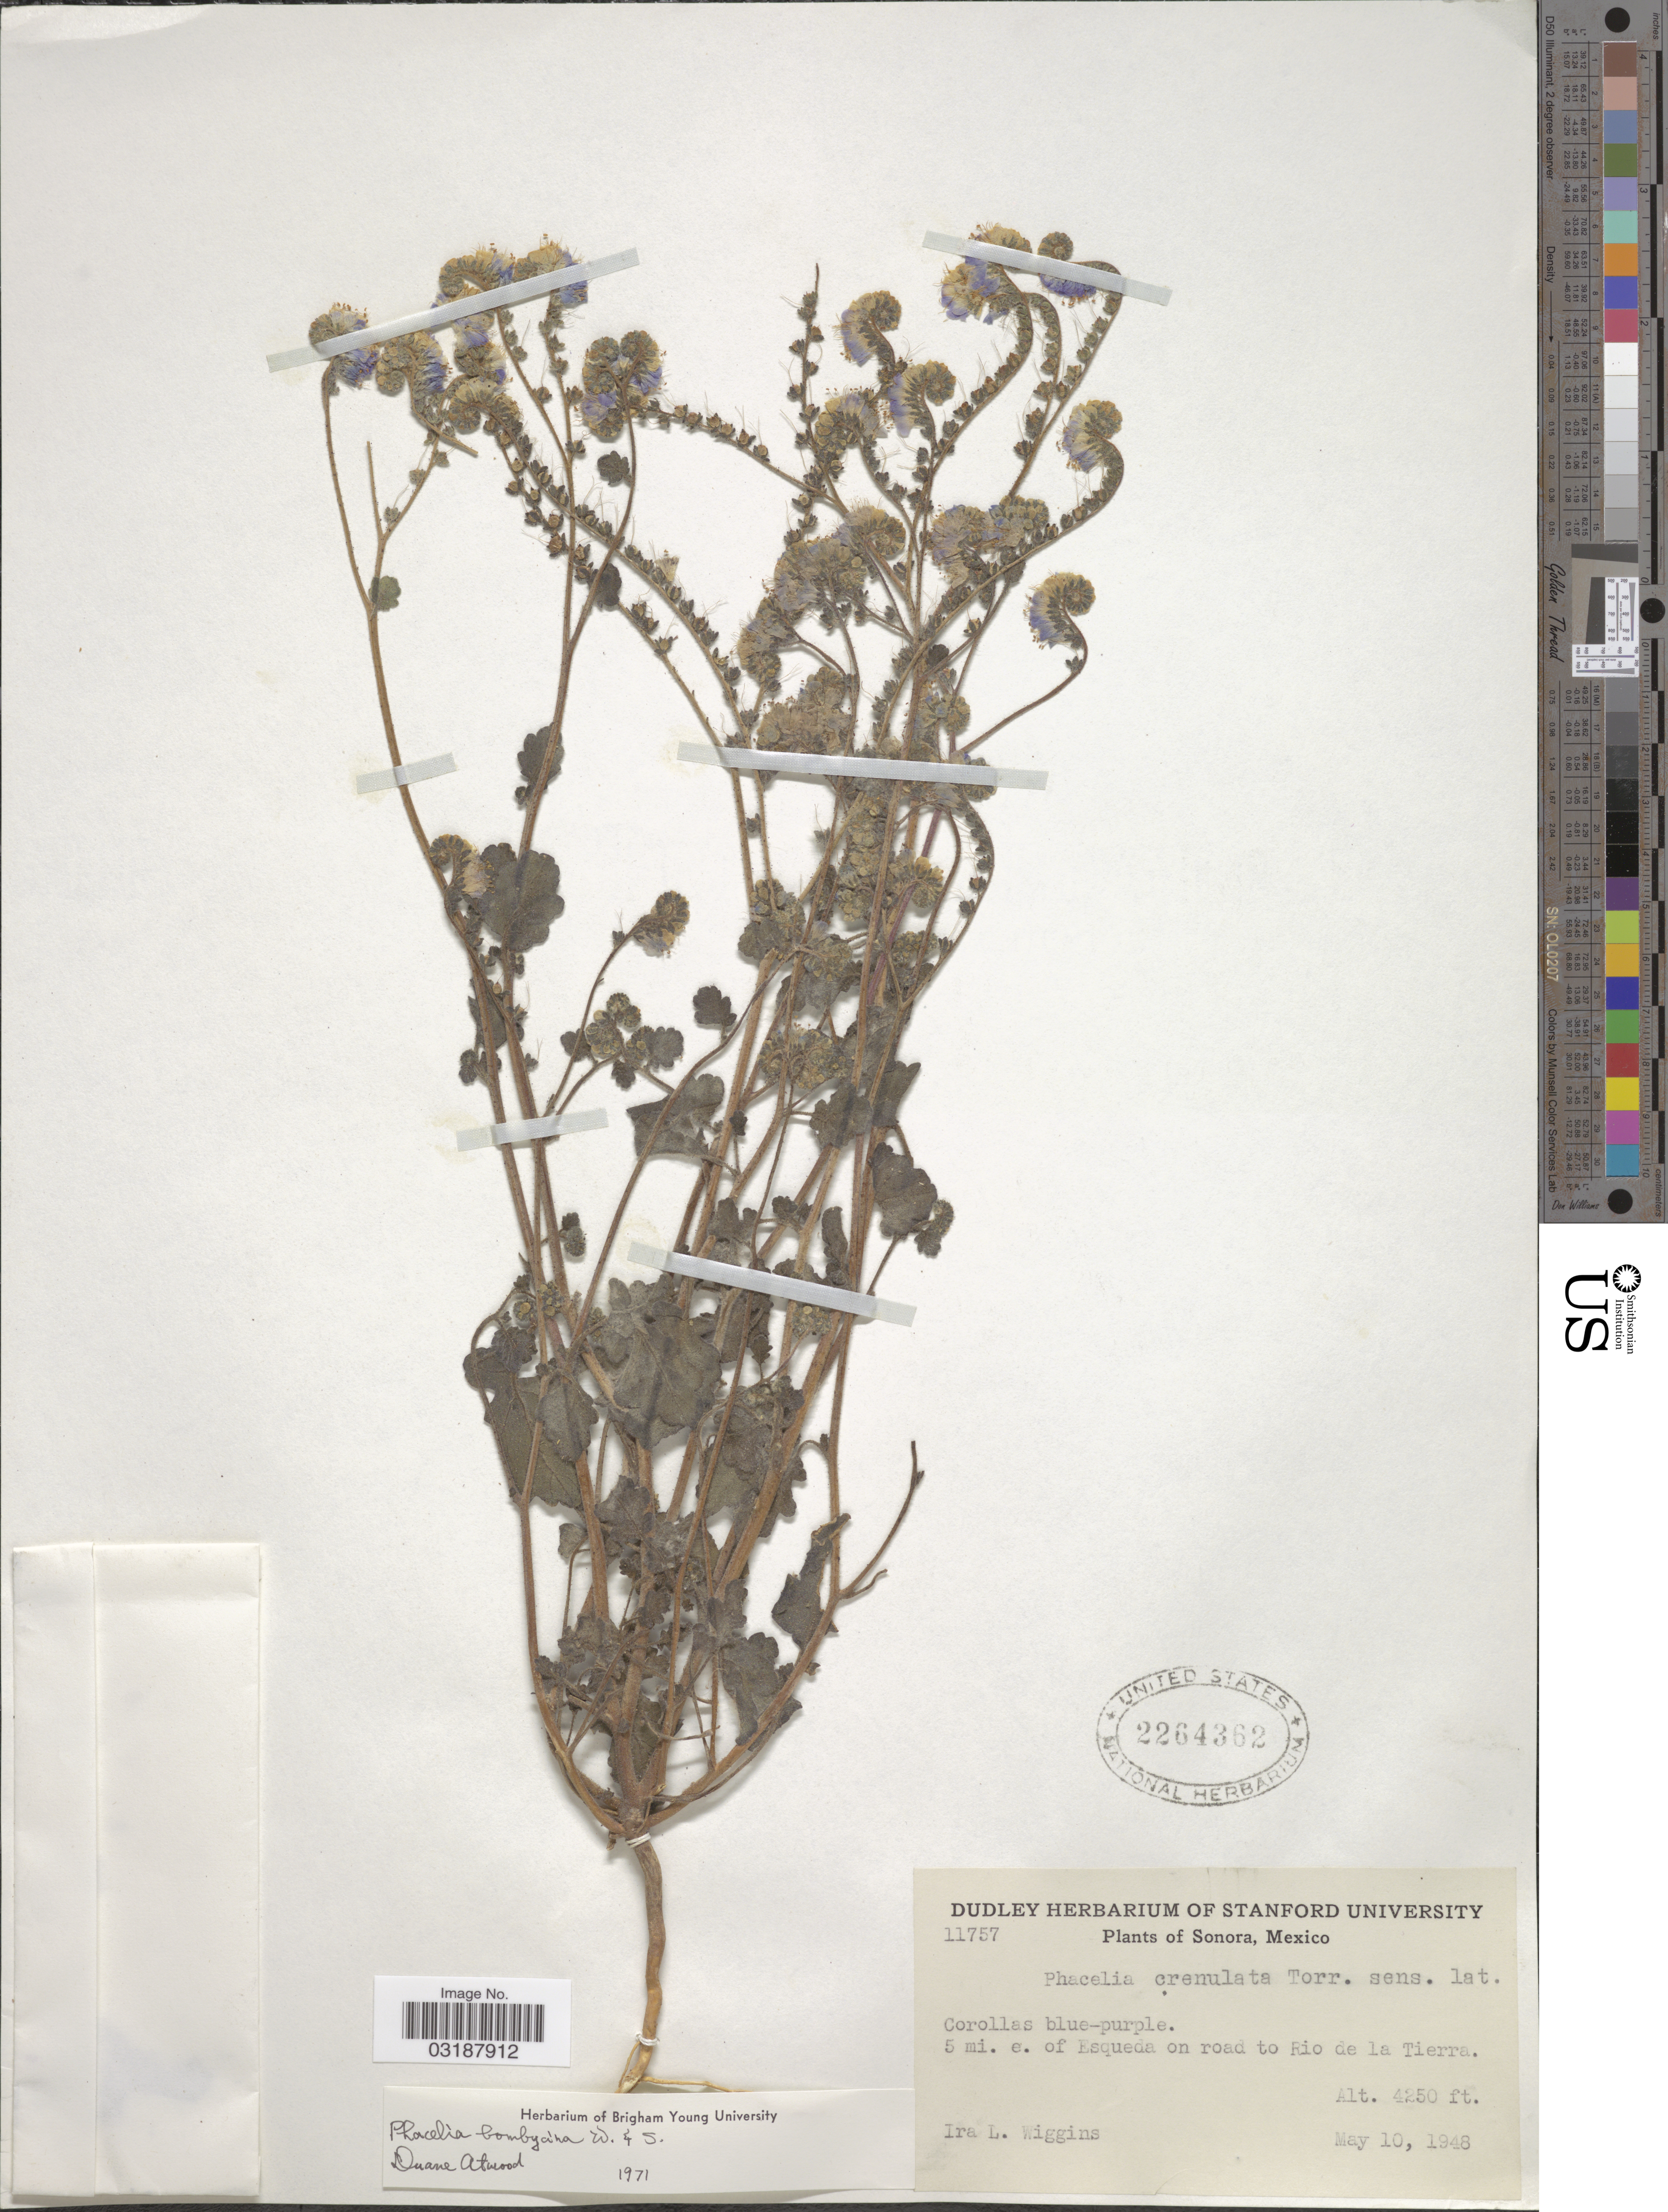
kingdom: Plantae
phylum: Tracheophyta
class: Magnoliopsida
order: Boraginales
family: Hydrophyllaceae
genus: Phacelia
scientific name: Phacelia bombycina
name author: Wooton & Standl.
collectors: I. L. Wiggins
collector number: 11757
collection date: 1948-05-10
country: Mexico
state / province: Sonora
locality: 5 mi. e. of Esqueda on road to Rio de la Tierra.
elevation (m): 1295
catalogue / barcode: US 2264362